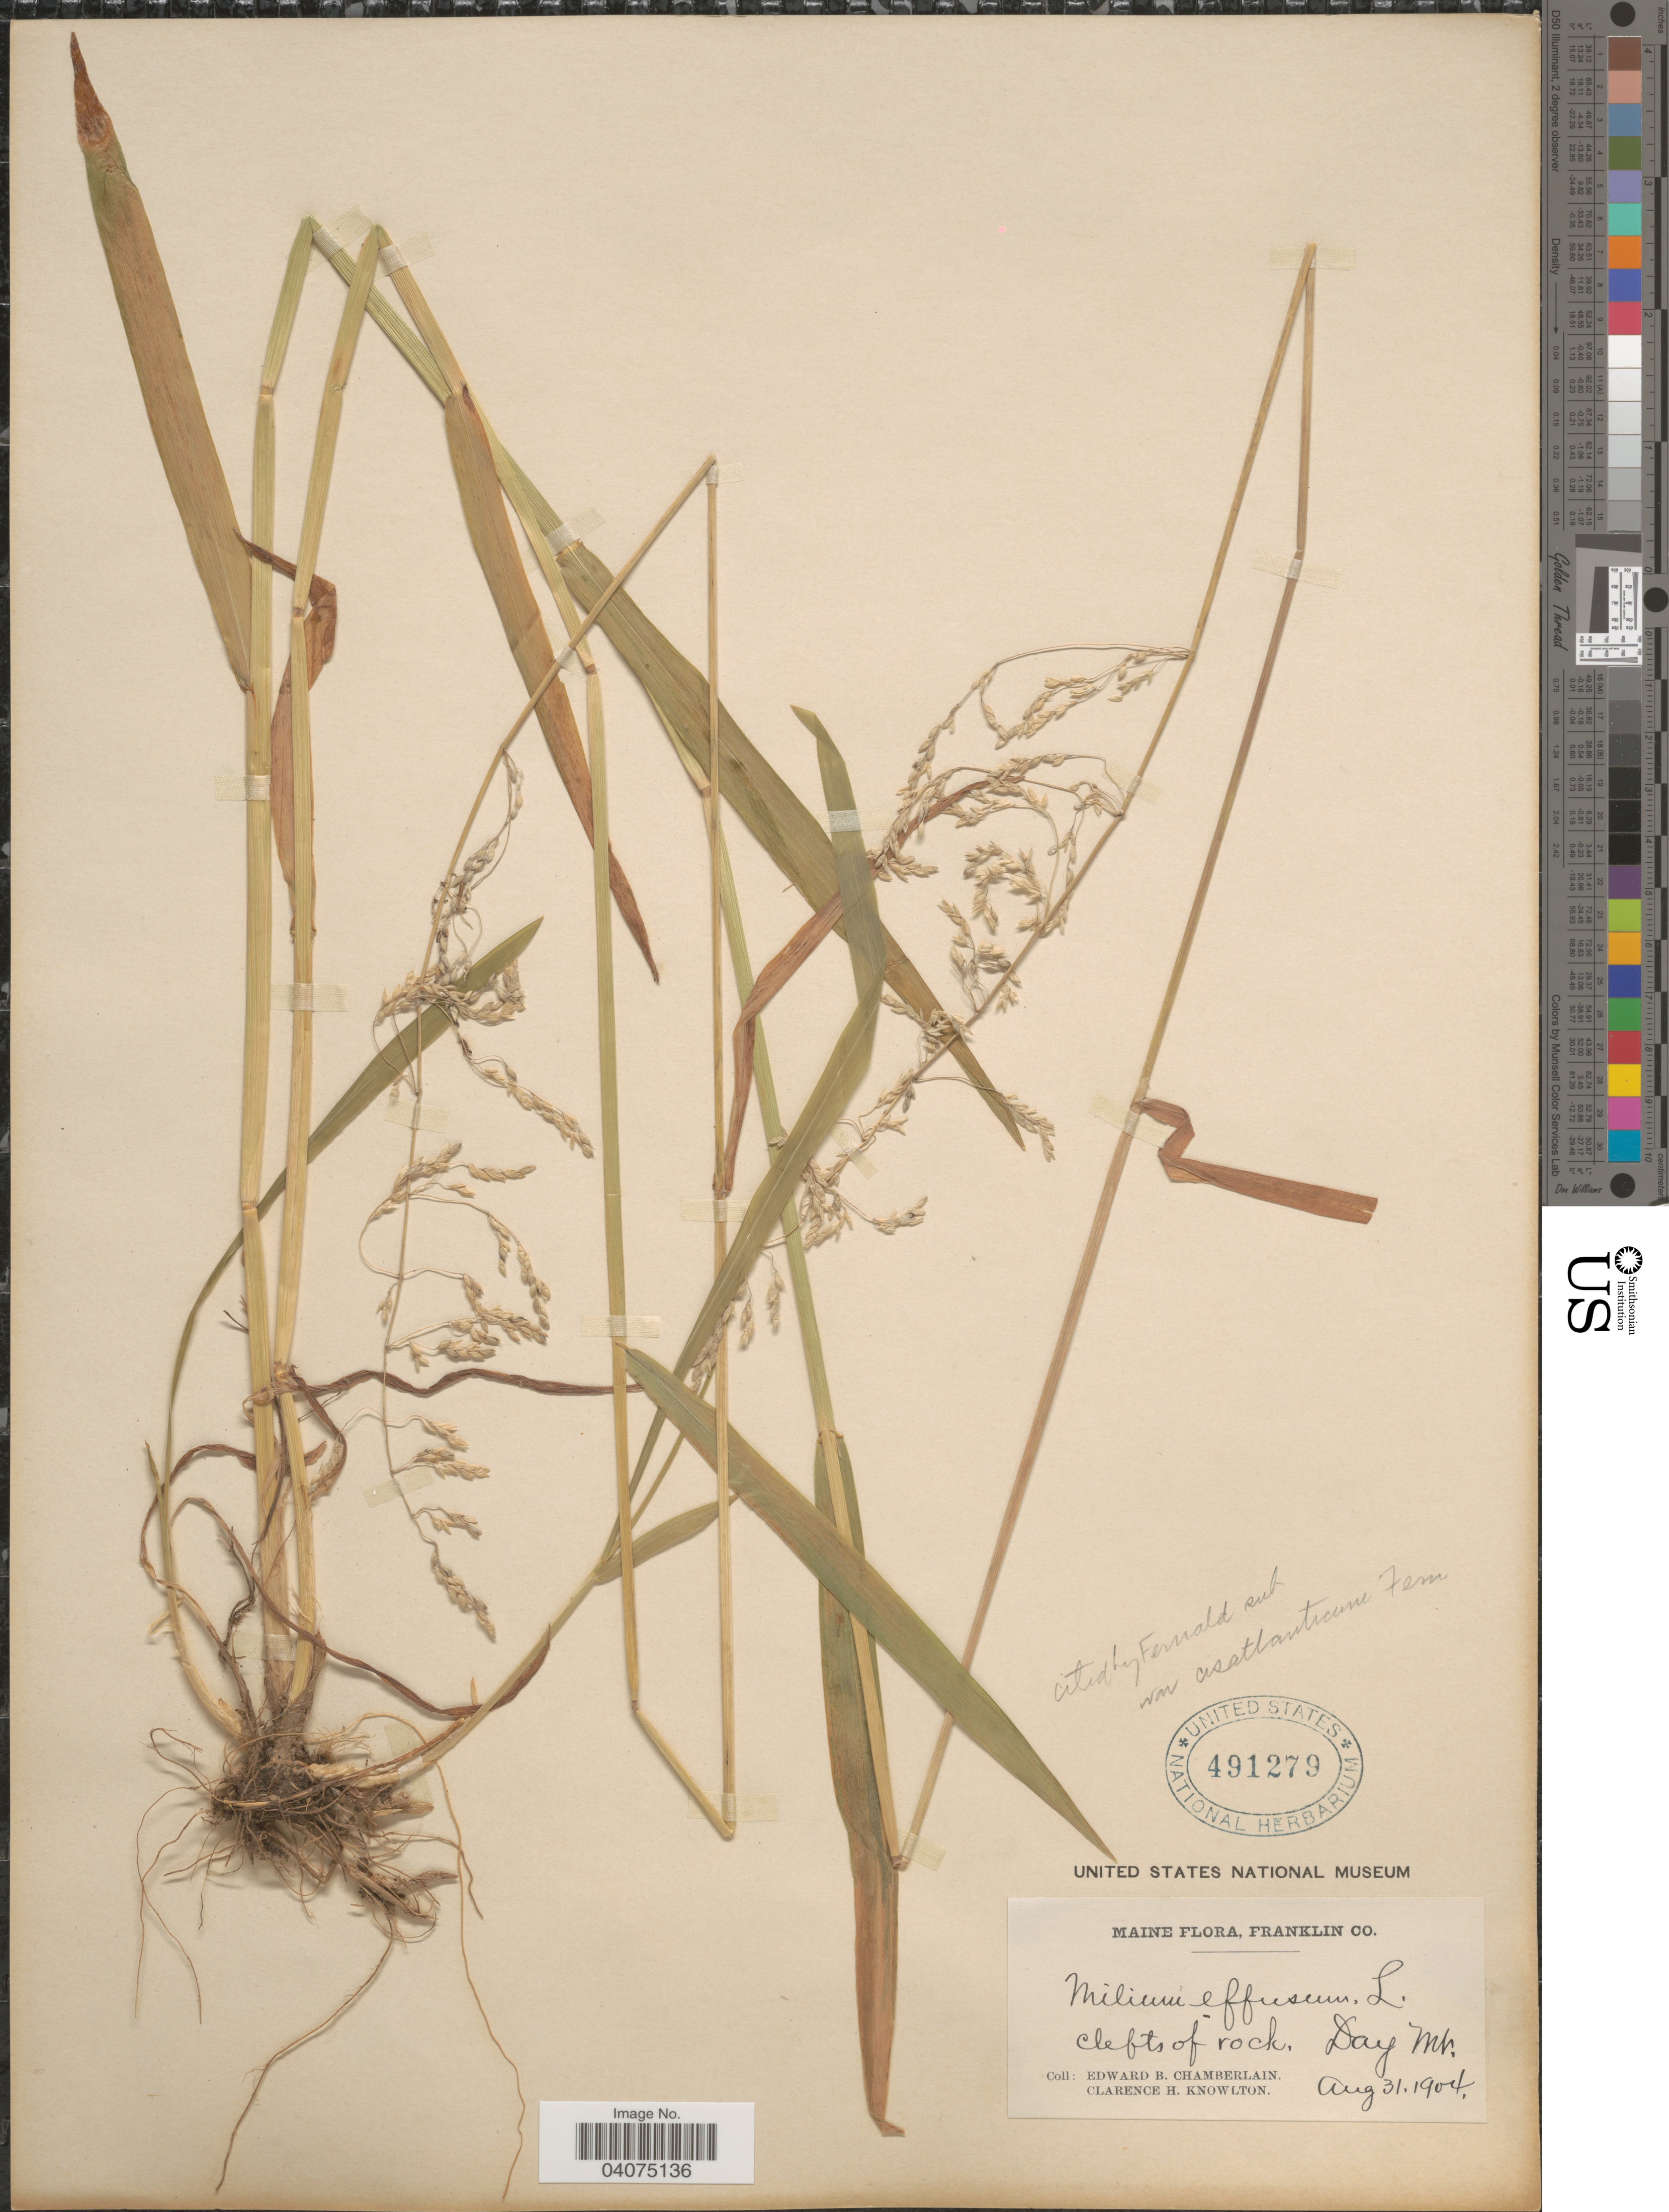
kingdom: Plantae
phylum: Tracheophyta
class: Liliopsida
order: Poales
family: Poaceae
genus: Milium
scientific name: Milium effusum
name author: L.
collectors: E. Chamberlain & C. H. Knowlton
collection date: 1904-08-31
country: United States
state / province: Maine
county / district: Franklin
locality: Clefts of rock. Day Mt.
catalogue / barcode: US 491279